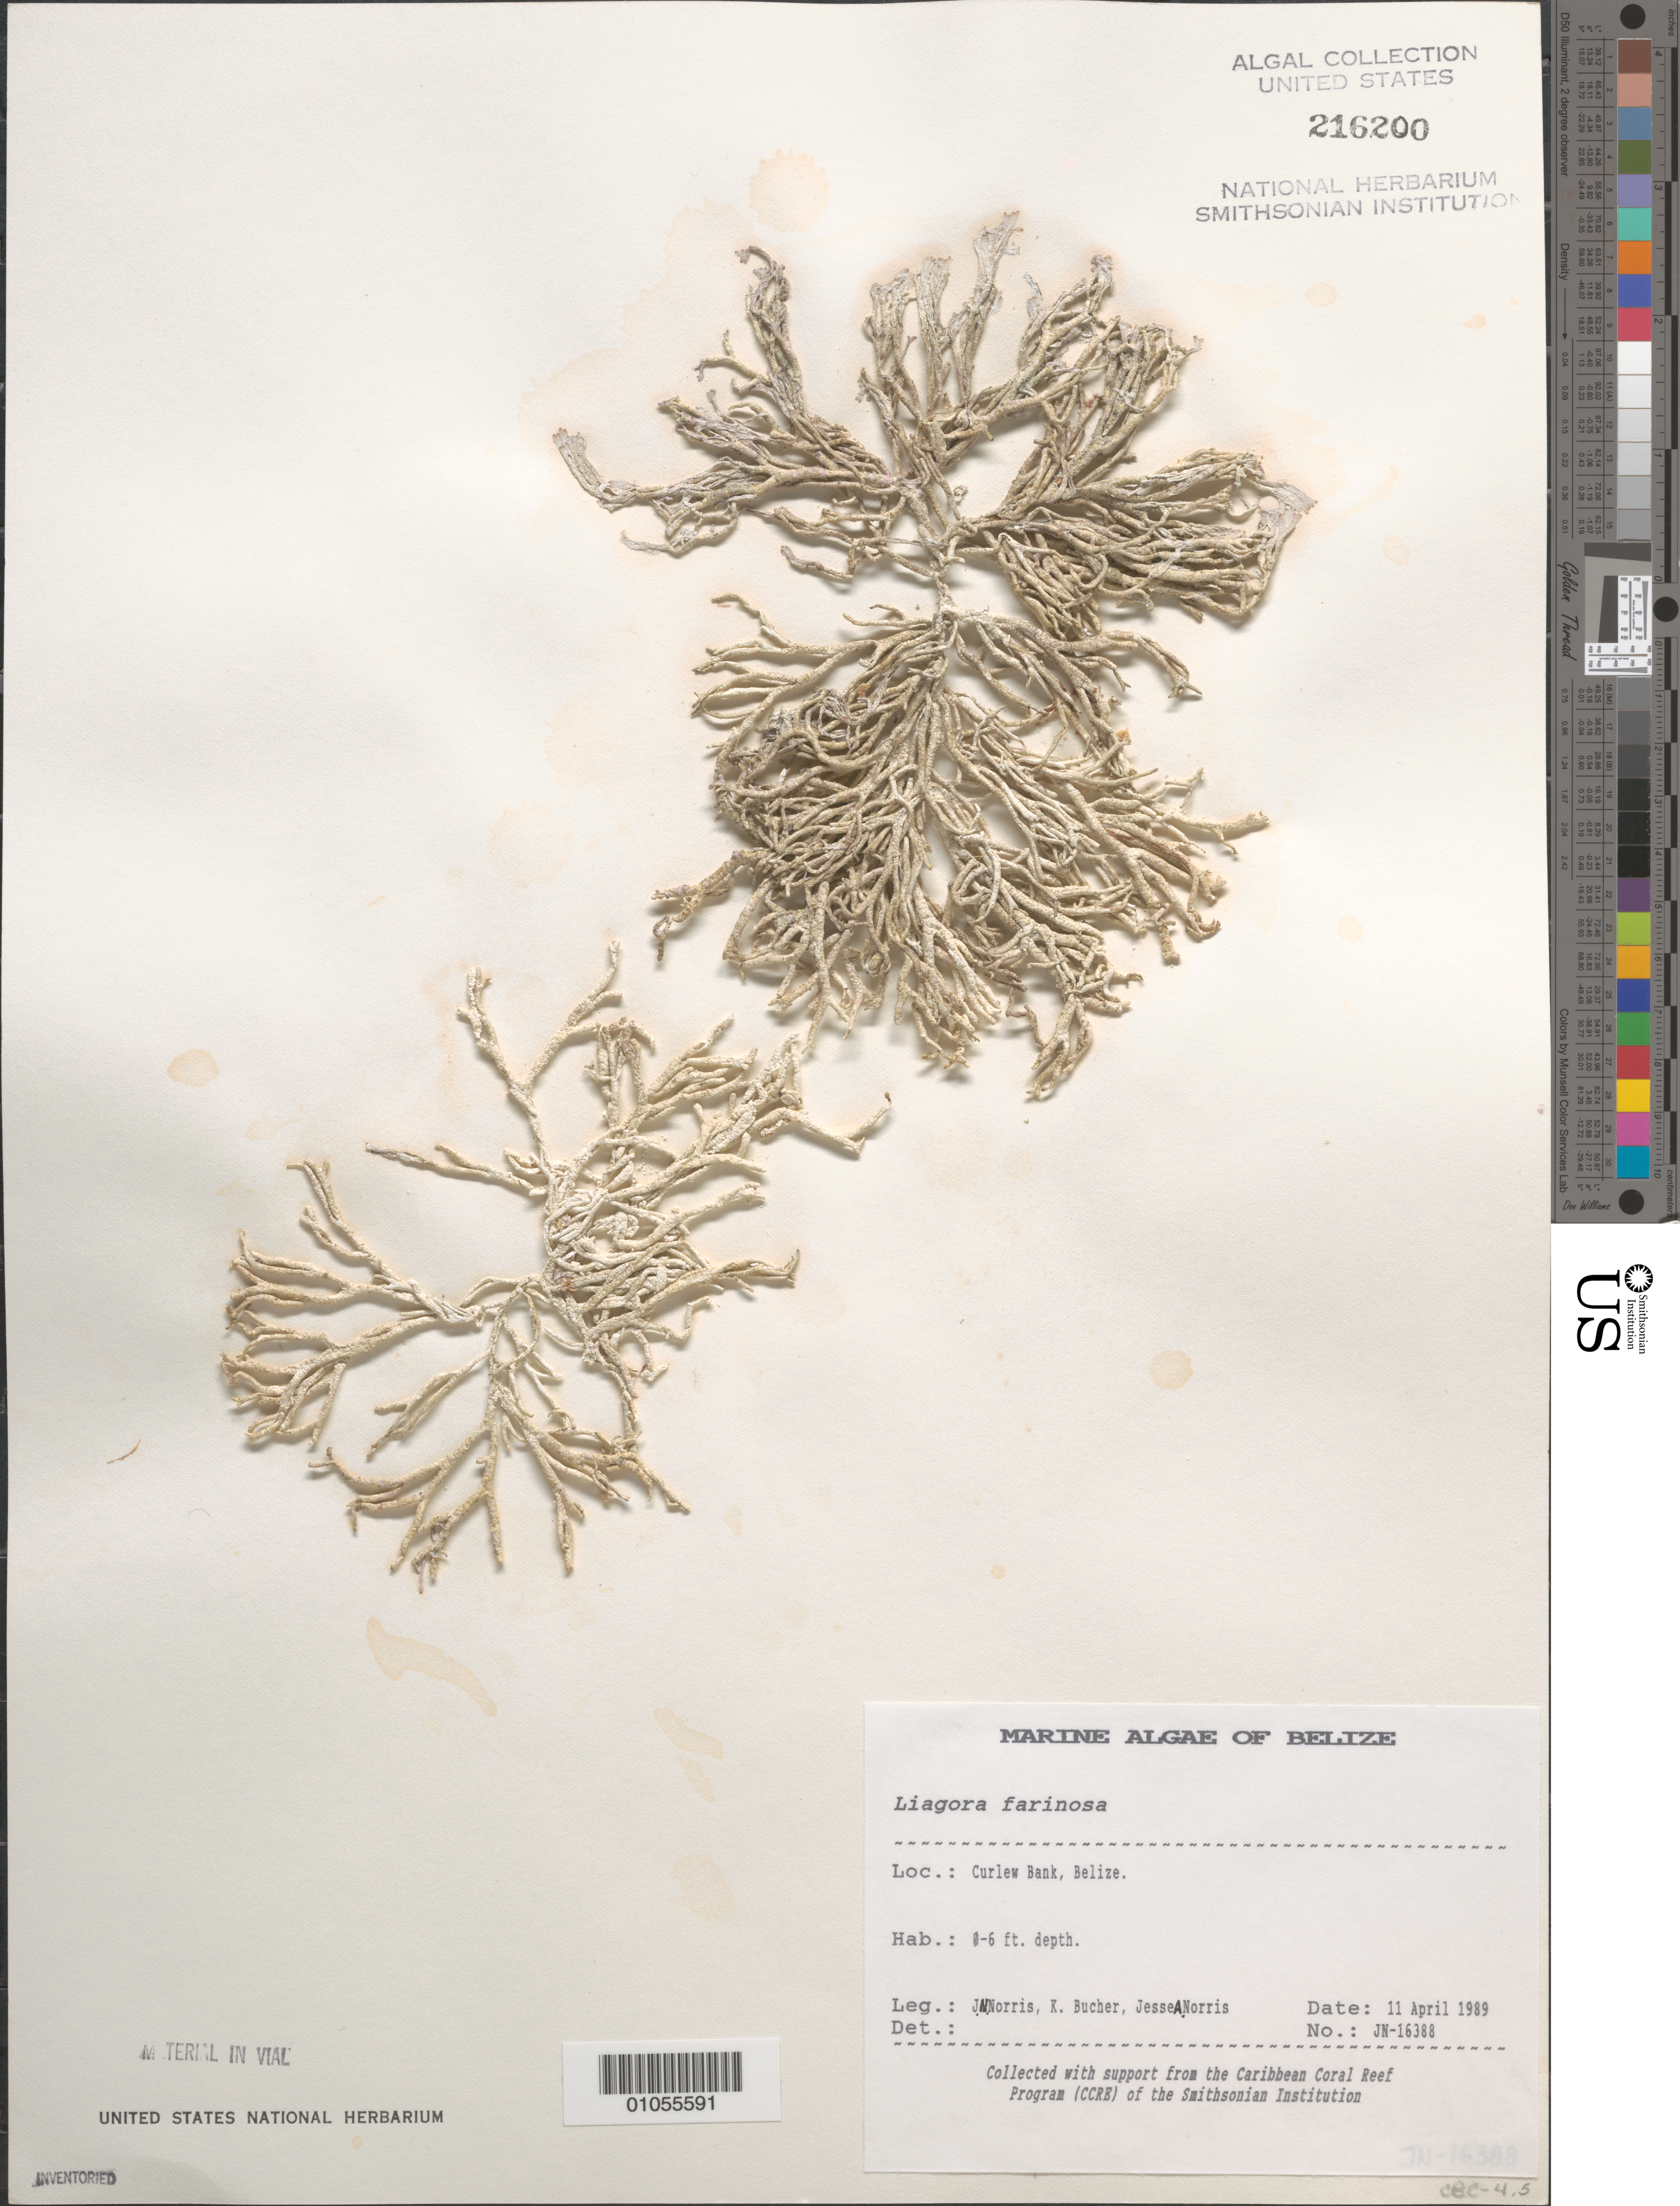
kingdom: Plantae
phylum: Rhodophyta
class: Florideophyceae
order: Nemaliales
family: Liagoraceae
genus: Liagora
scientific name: Liagora farinosa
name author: J.V.Lamouroux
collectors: J. N. Norris, K. E. Bucher & J. A. Norris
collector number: JN-16388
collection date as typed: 11 Apr 1989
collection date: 1989-04-11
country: Belize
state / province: Stann Creek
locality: Curlew Bank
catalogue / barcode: US 216200